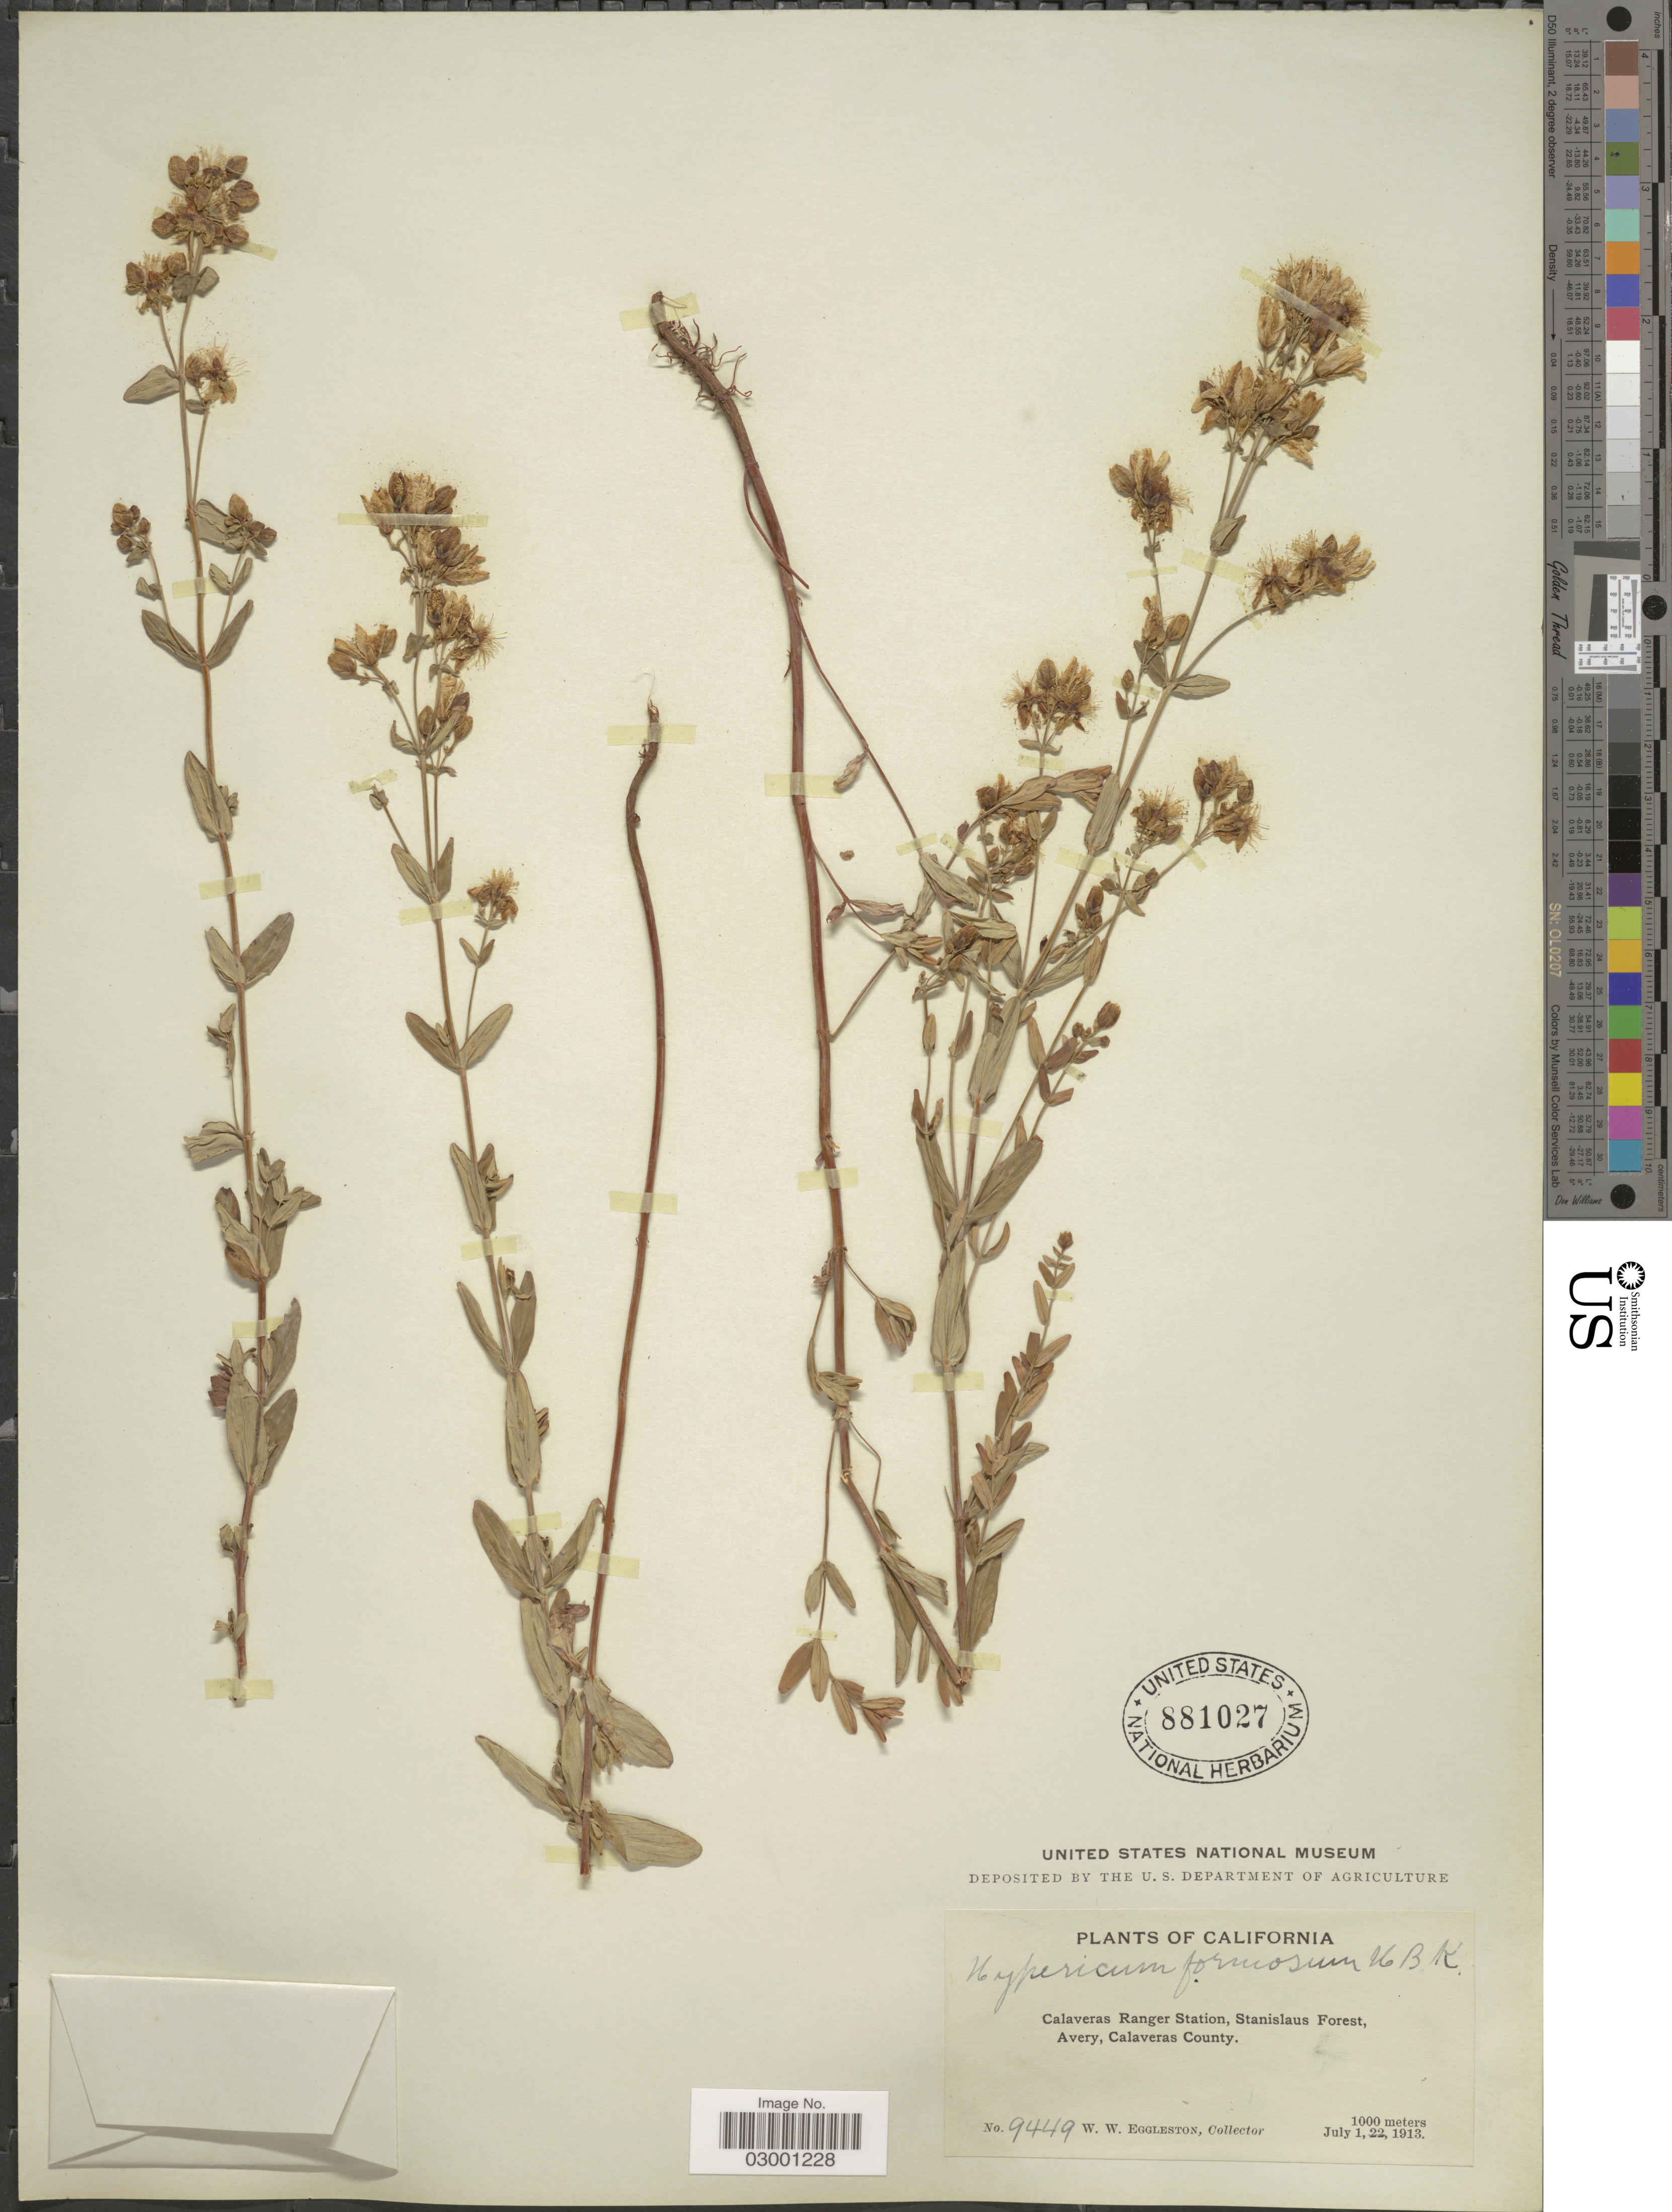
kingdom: Plantae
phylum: Tracheophyta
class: Magnoliopsida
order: Malpighiales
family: Hypericaceae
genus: Hypericum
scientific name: Hypericum formosum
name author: Kunth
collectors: W. W. Eggleston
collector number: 9449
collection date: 1913-07-01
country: United States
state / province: California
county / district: Calaveras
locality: Calaveras Ranger Station, Stanislaus Forest, Avery, Calaveras County.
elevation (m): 1000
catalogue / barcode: US 881027